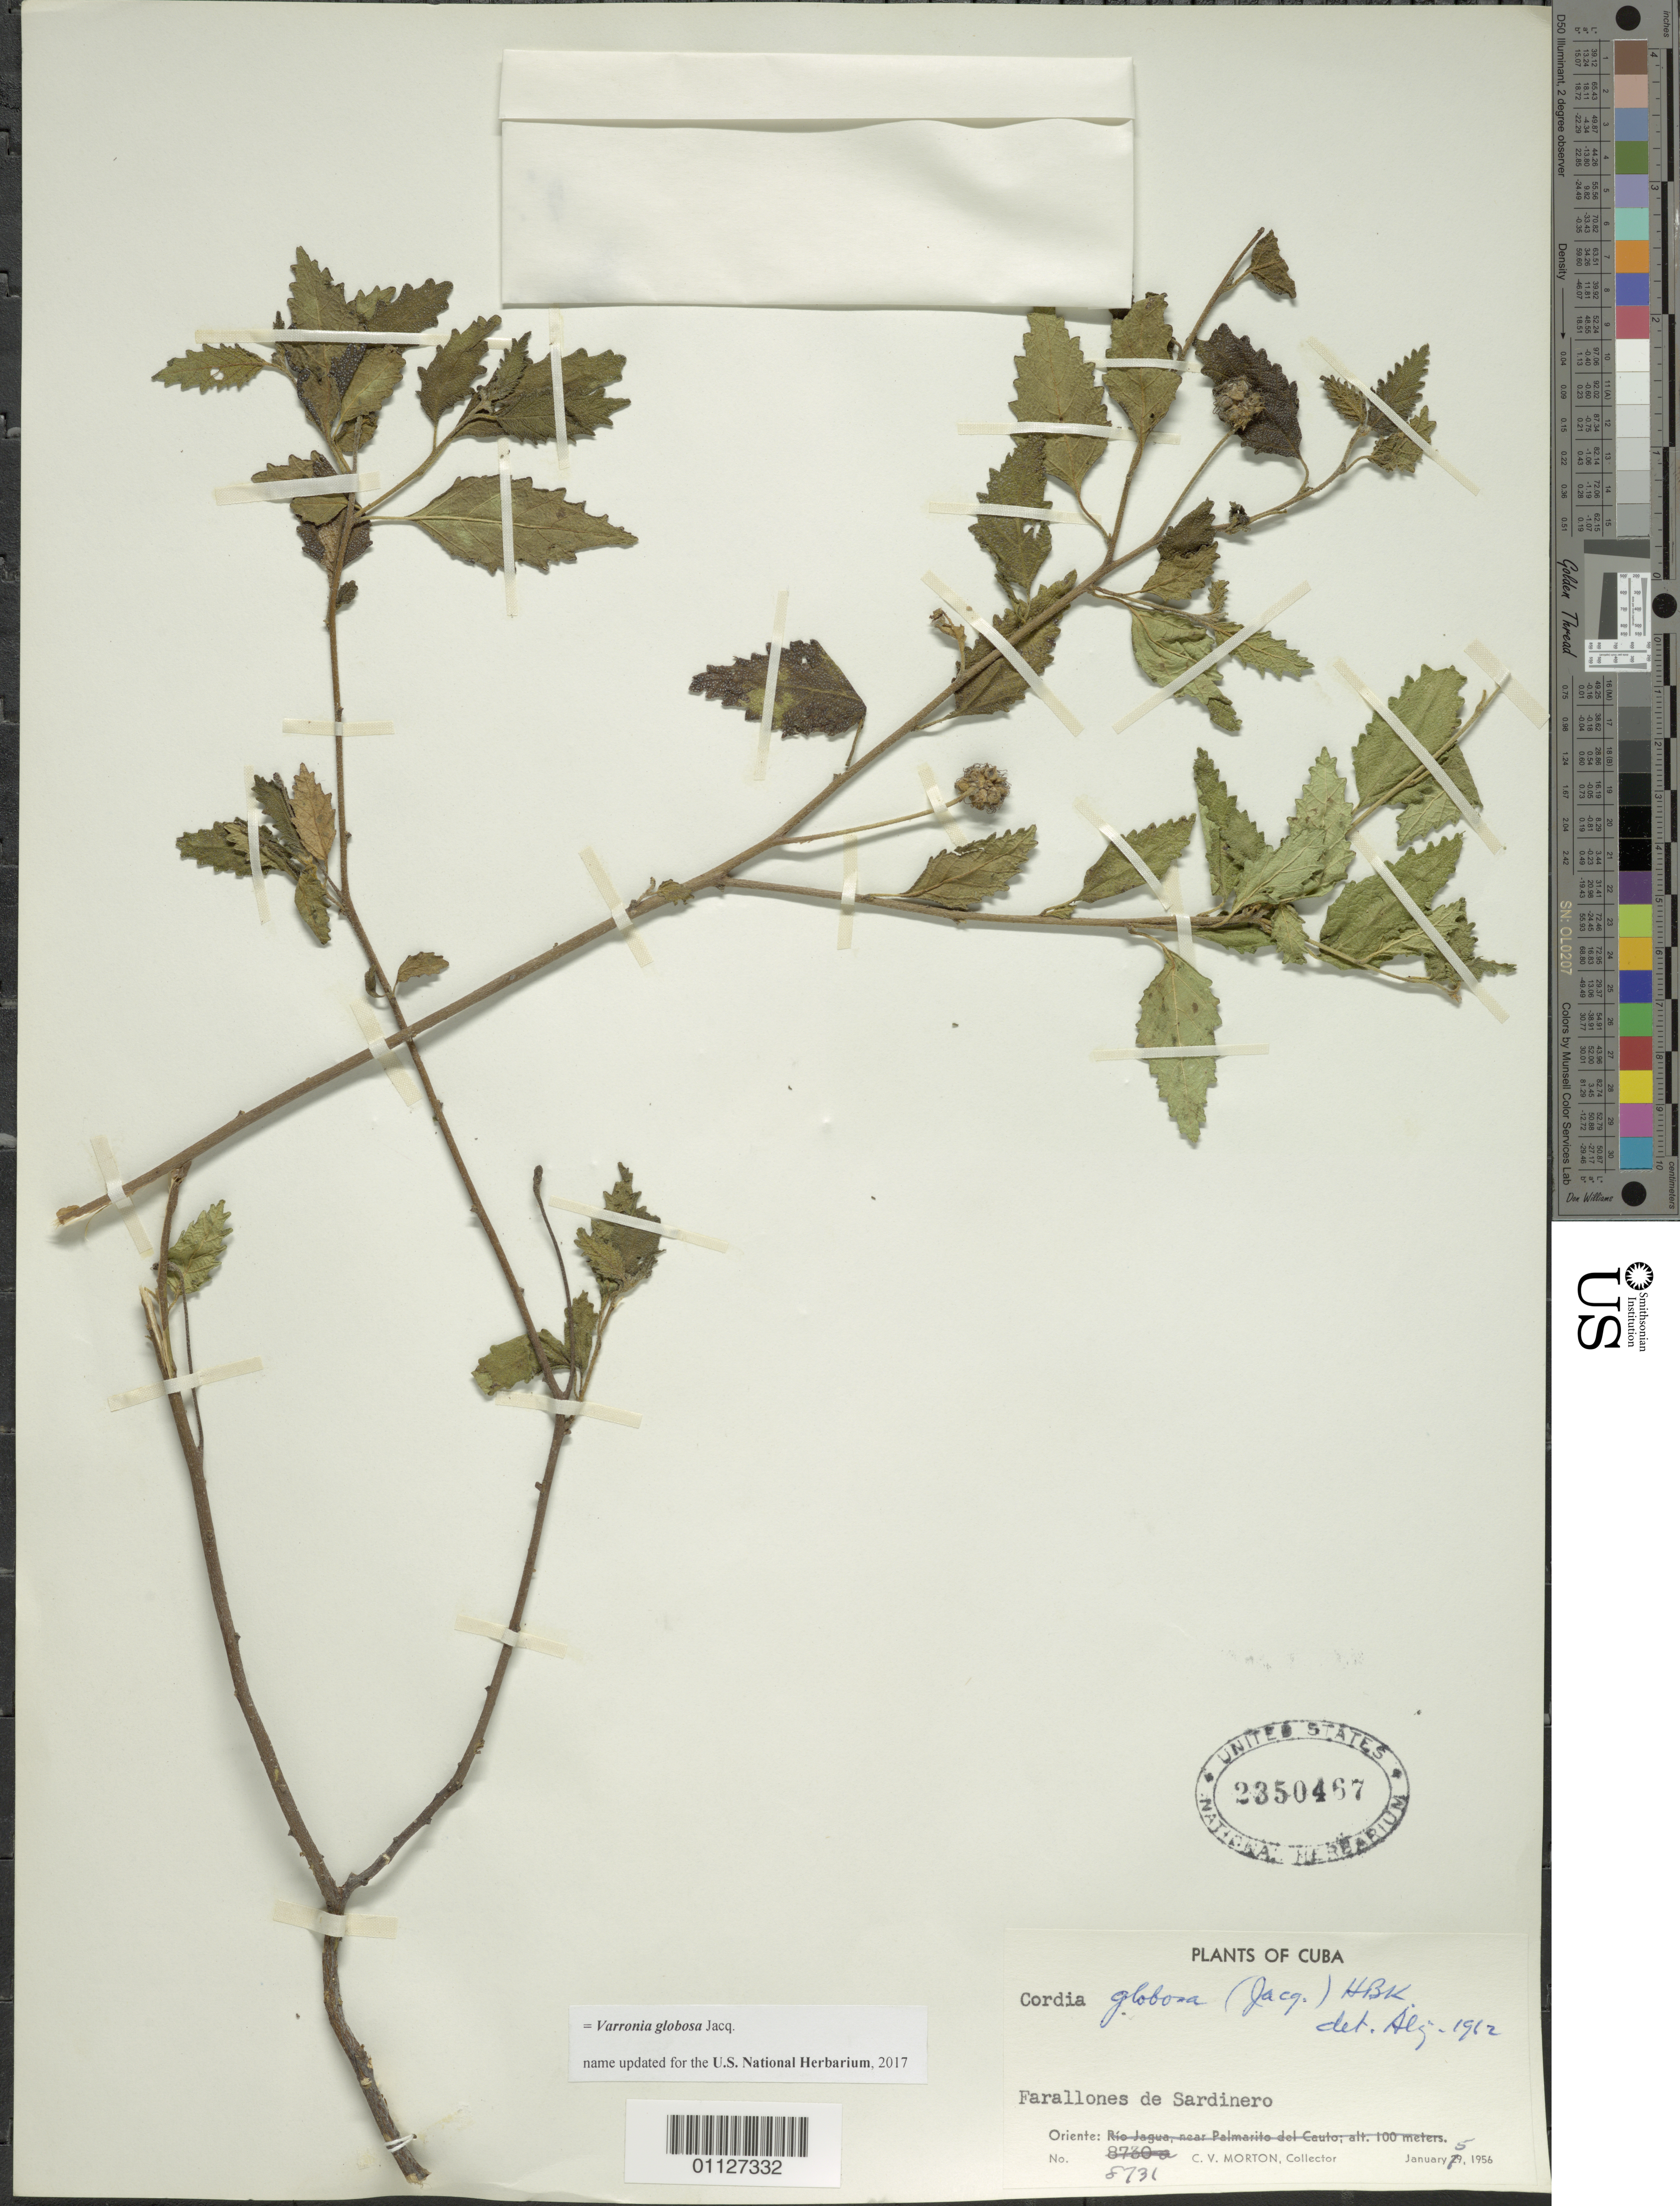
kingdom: Plantae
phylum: Tracheophyta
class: Magnoliopsida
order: Boraginales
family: Cordiaceae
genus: Varronia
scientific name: Varronia globosa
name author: Jacq.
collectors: C. V. Morton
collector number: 8731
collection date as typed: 05 Jan 1956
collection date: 1956-01-05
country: Cuba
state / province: Cienfuegos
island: Cuba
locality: Farallones de Sardinero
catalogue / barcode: US 2350467